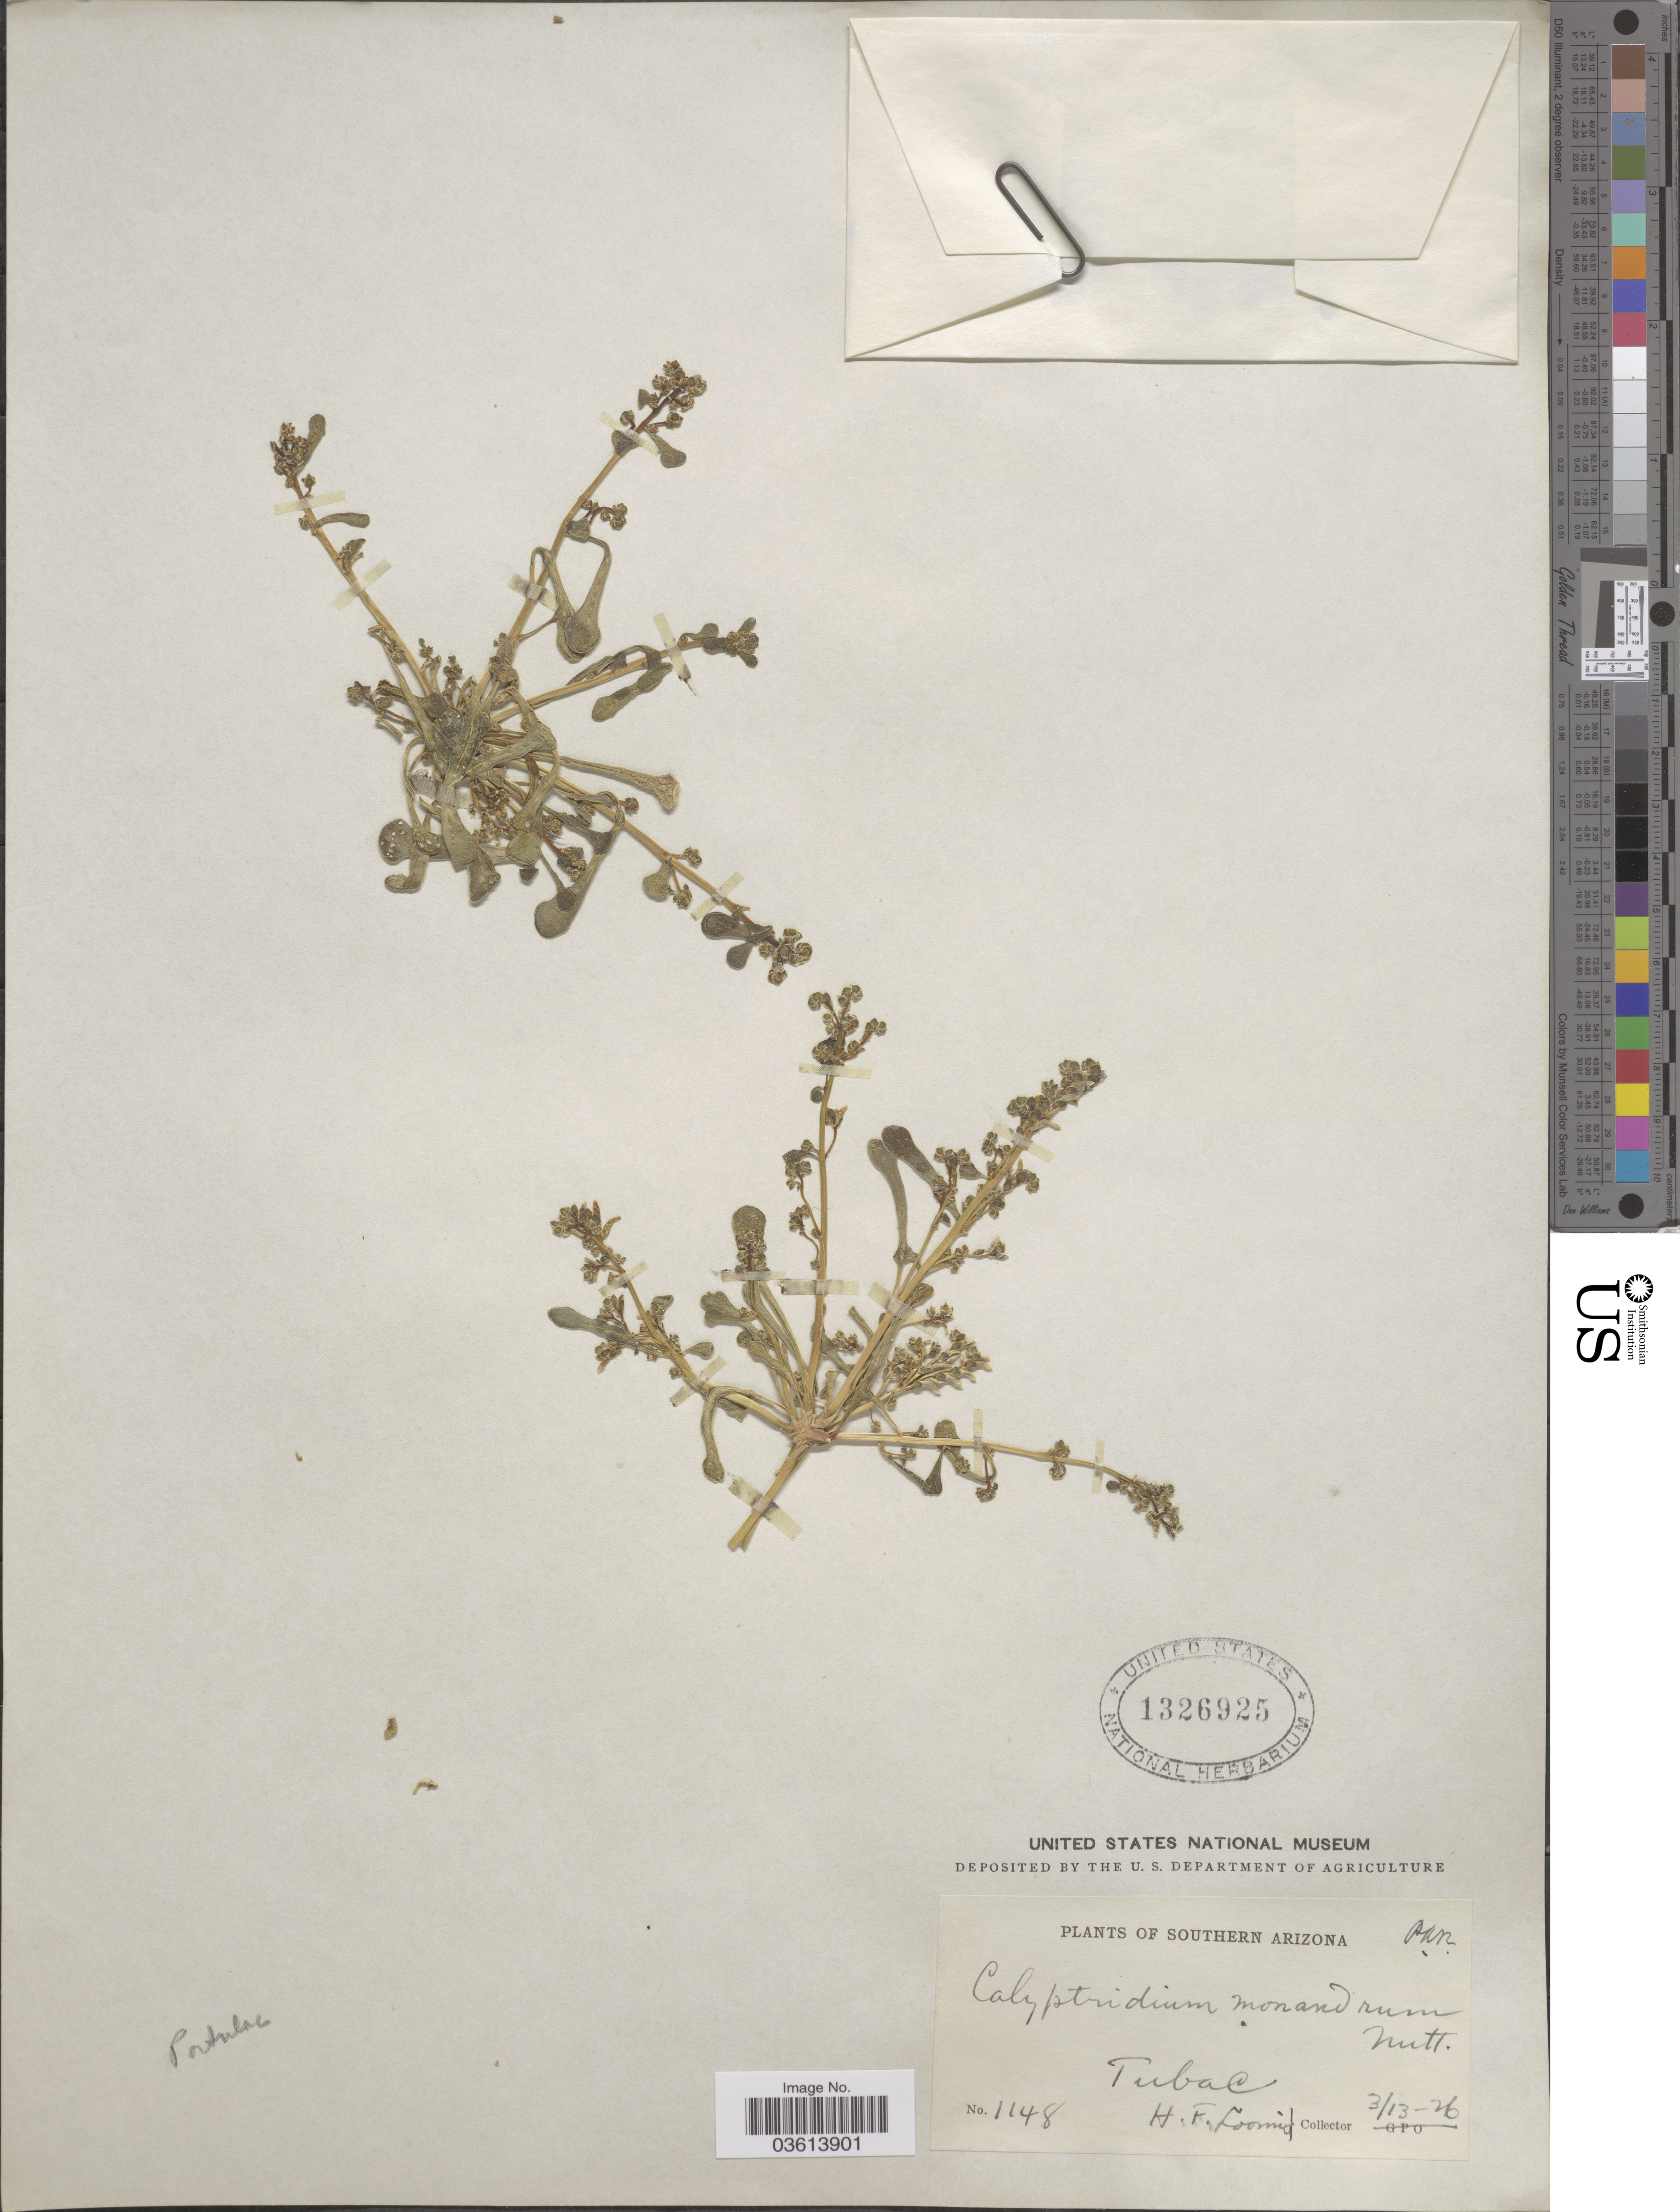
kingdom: Plantae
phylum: Tracheophyta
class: Magnoliopsida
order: Caryophyllales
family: Montiaceae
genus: Calyptridium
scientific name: Calyptridium monandrum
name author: (Nutt.) Nutt.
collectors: H. F. Loomis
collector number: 1148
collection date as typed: Transcribed d/m/y: 13/3/26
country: United States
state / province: Arizona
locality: Southern Arizona. Tubac.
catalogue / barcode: US 1326925